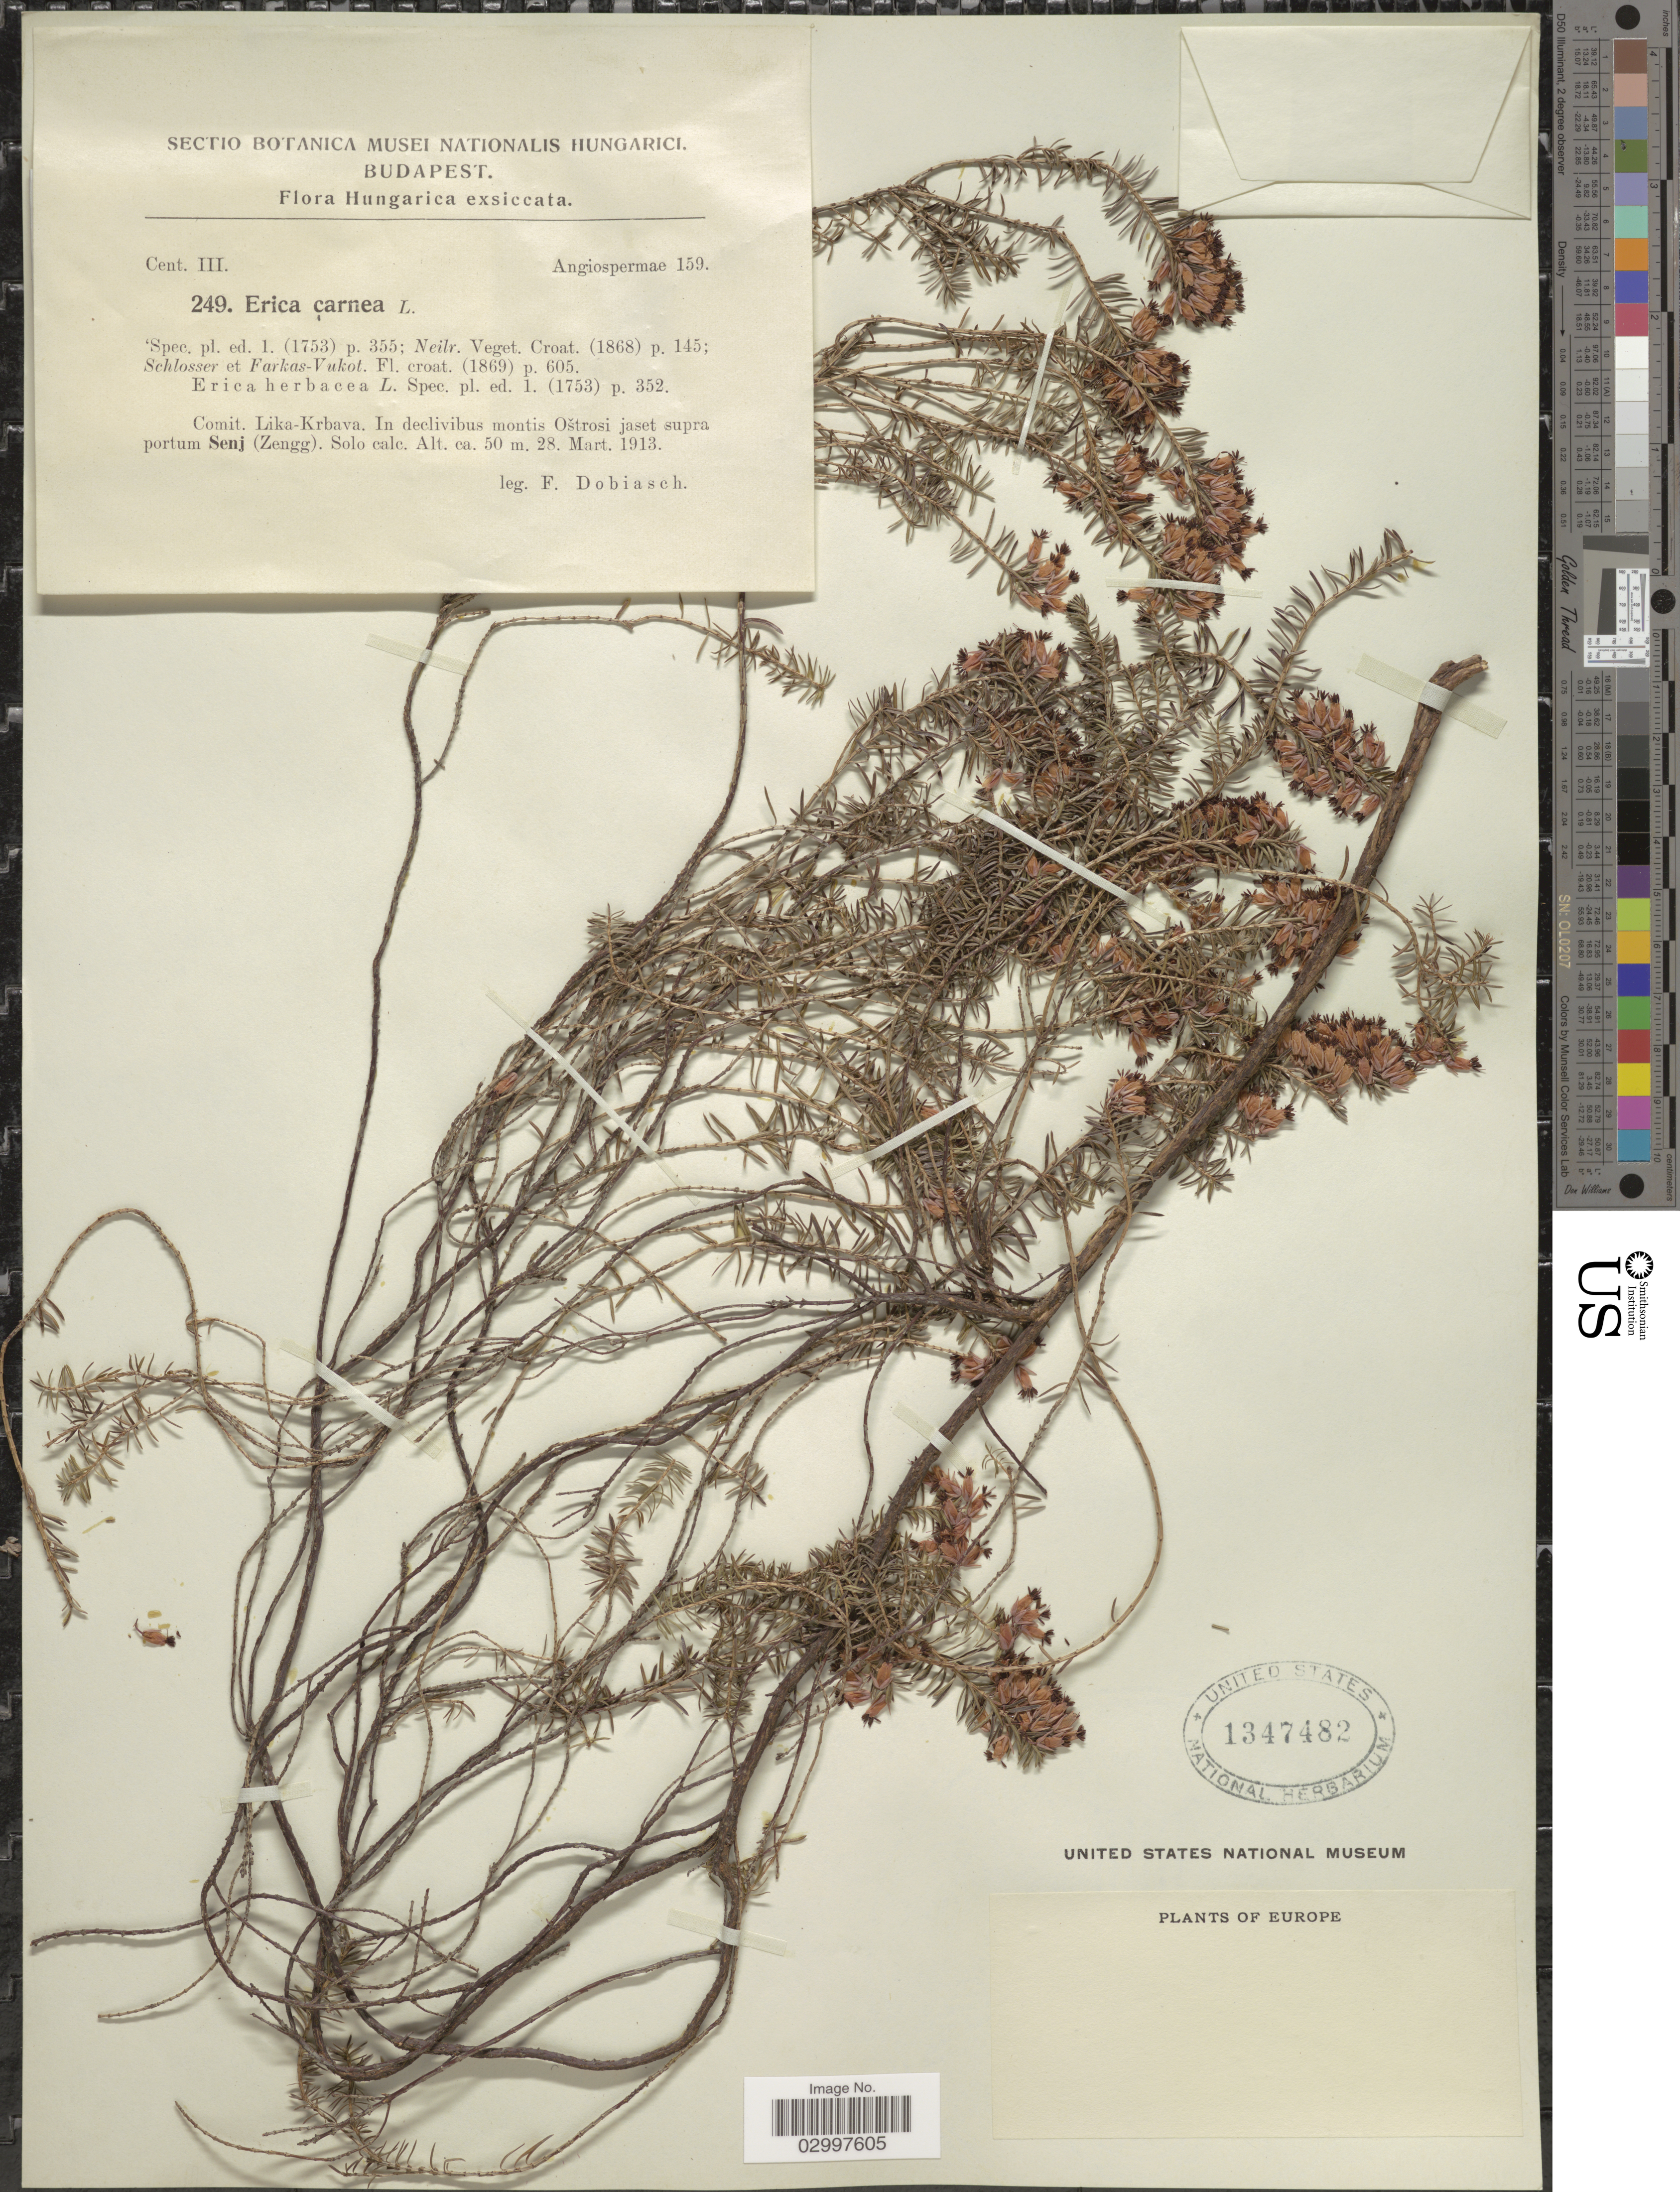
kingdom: Plantae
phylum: Tracheophyta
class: Magnoliopsida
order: Ericales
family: Ericaceae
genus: Erica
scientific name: Erica carnea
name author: L.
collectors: F. Dobiasch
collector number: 249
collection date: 1913-03-28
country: Hungary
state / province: Budapest, Capital District of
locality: Comit. Lika-Krbava. In declivibus montis Ostrosi jaset supra portum Senj (Zengg).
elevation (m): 50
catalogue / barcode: US 1347482